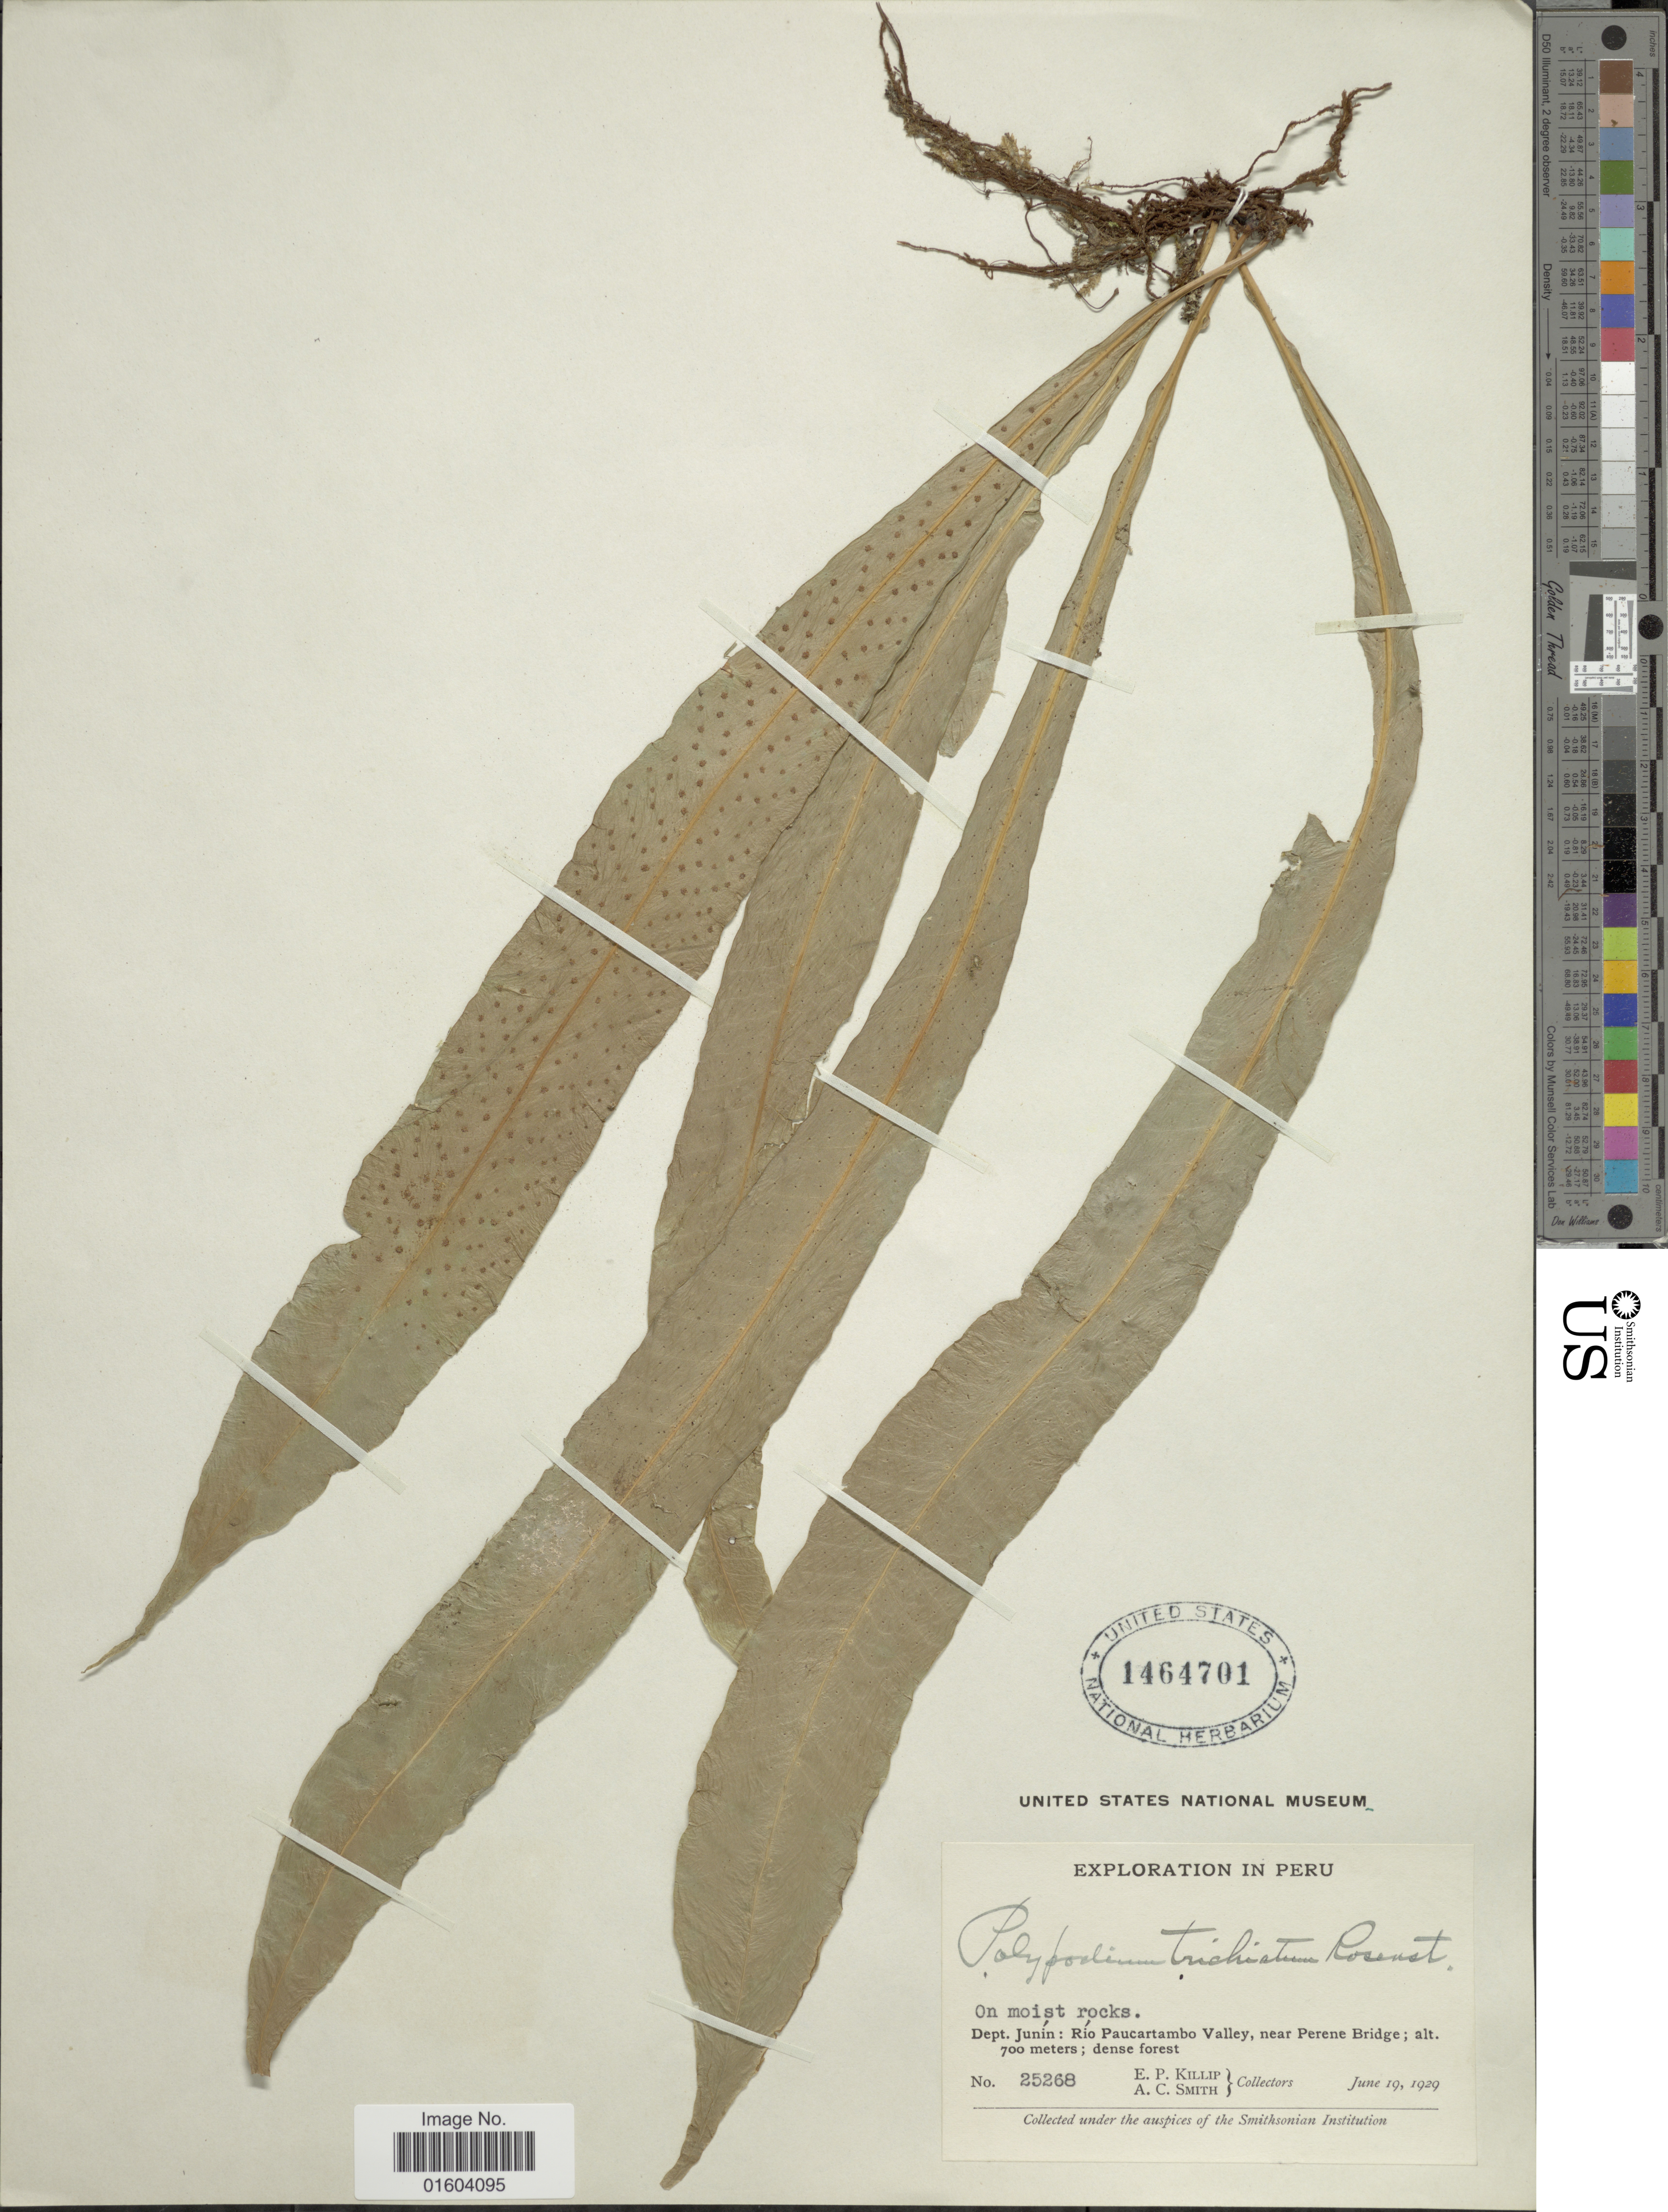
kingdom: Plantae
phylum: Tracheophyta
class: Polypodiopsida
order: Polypodiales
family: Polypodiaceae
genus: Campyloneurum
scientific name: Campyloneurum aphanophlebium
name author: (Kunze) T. Moore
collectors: E. P. Killip & A. C. Smith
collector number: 25268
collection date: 1929-06-19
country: Peru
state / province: Junín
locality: Peru. Dept. Junin: Rio Paucartambo Valley, near Perene Bridge.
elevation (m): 700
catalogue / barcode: US 1464701